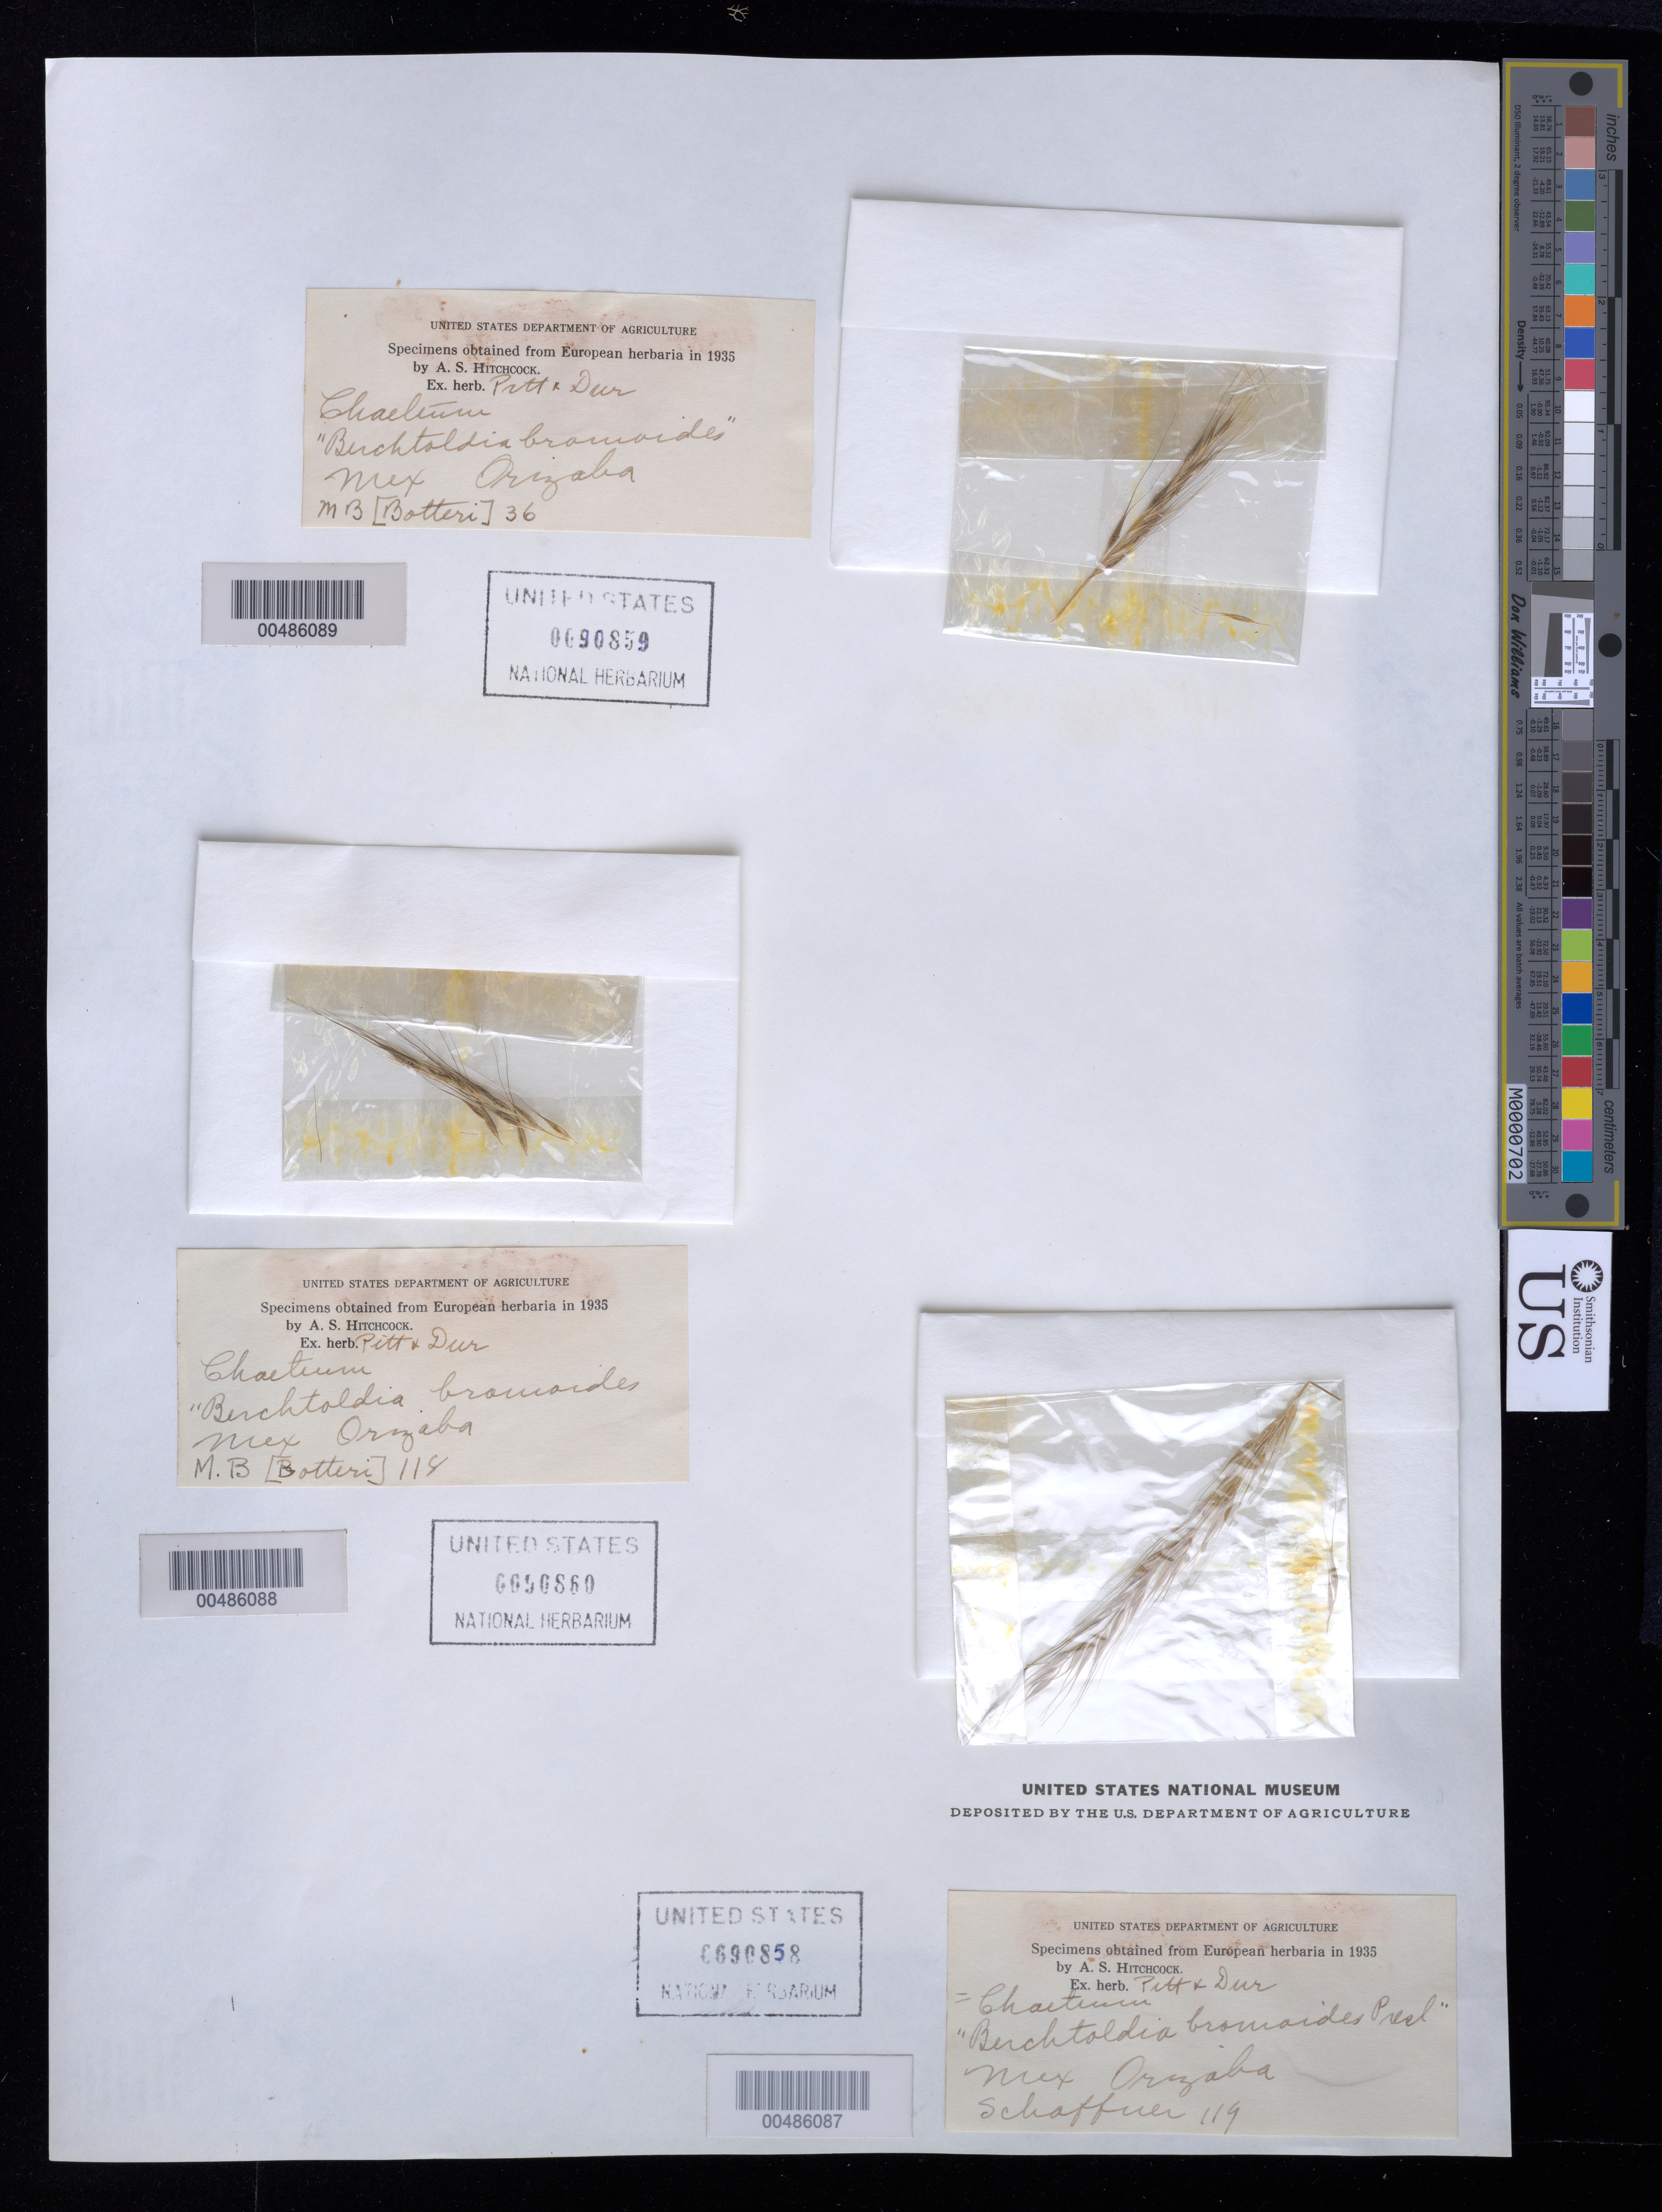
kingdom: Plantae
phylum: Tracheophyta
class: Liliopsida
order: Poales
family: Poaceae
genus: Chaetium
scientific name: Chaetium bromoides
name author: (J. Presl) Benth. ex Hemsl.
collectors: -. Botteri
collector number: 36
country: Mexico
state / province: Veracruz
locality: Orizaba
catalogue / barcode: US 90859